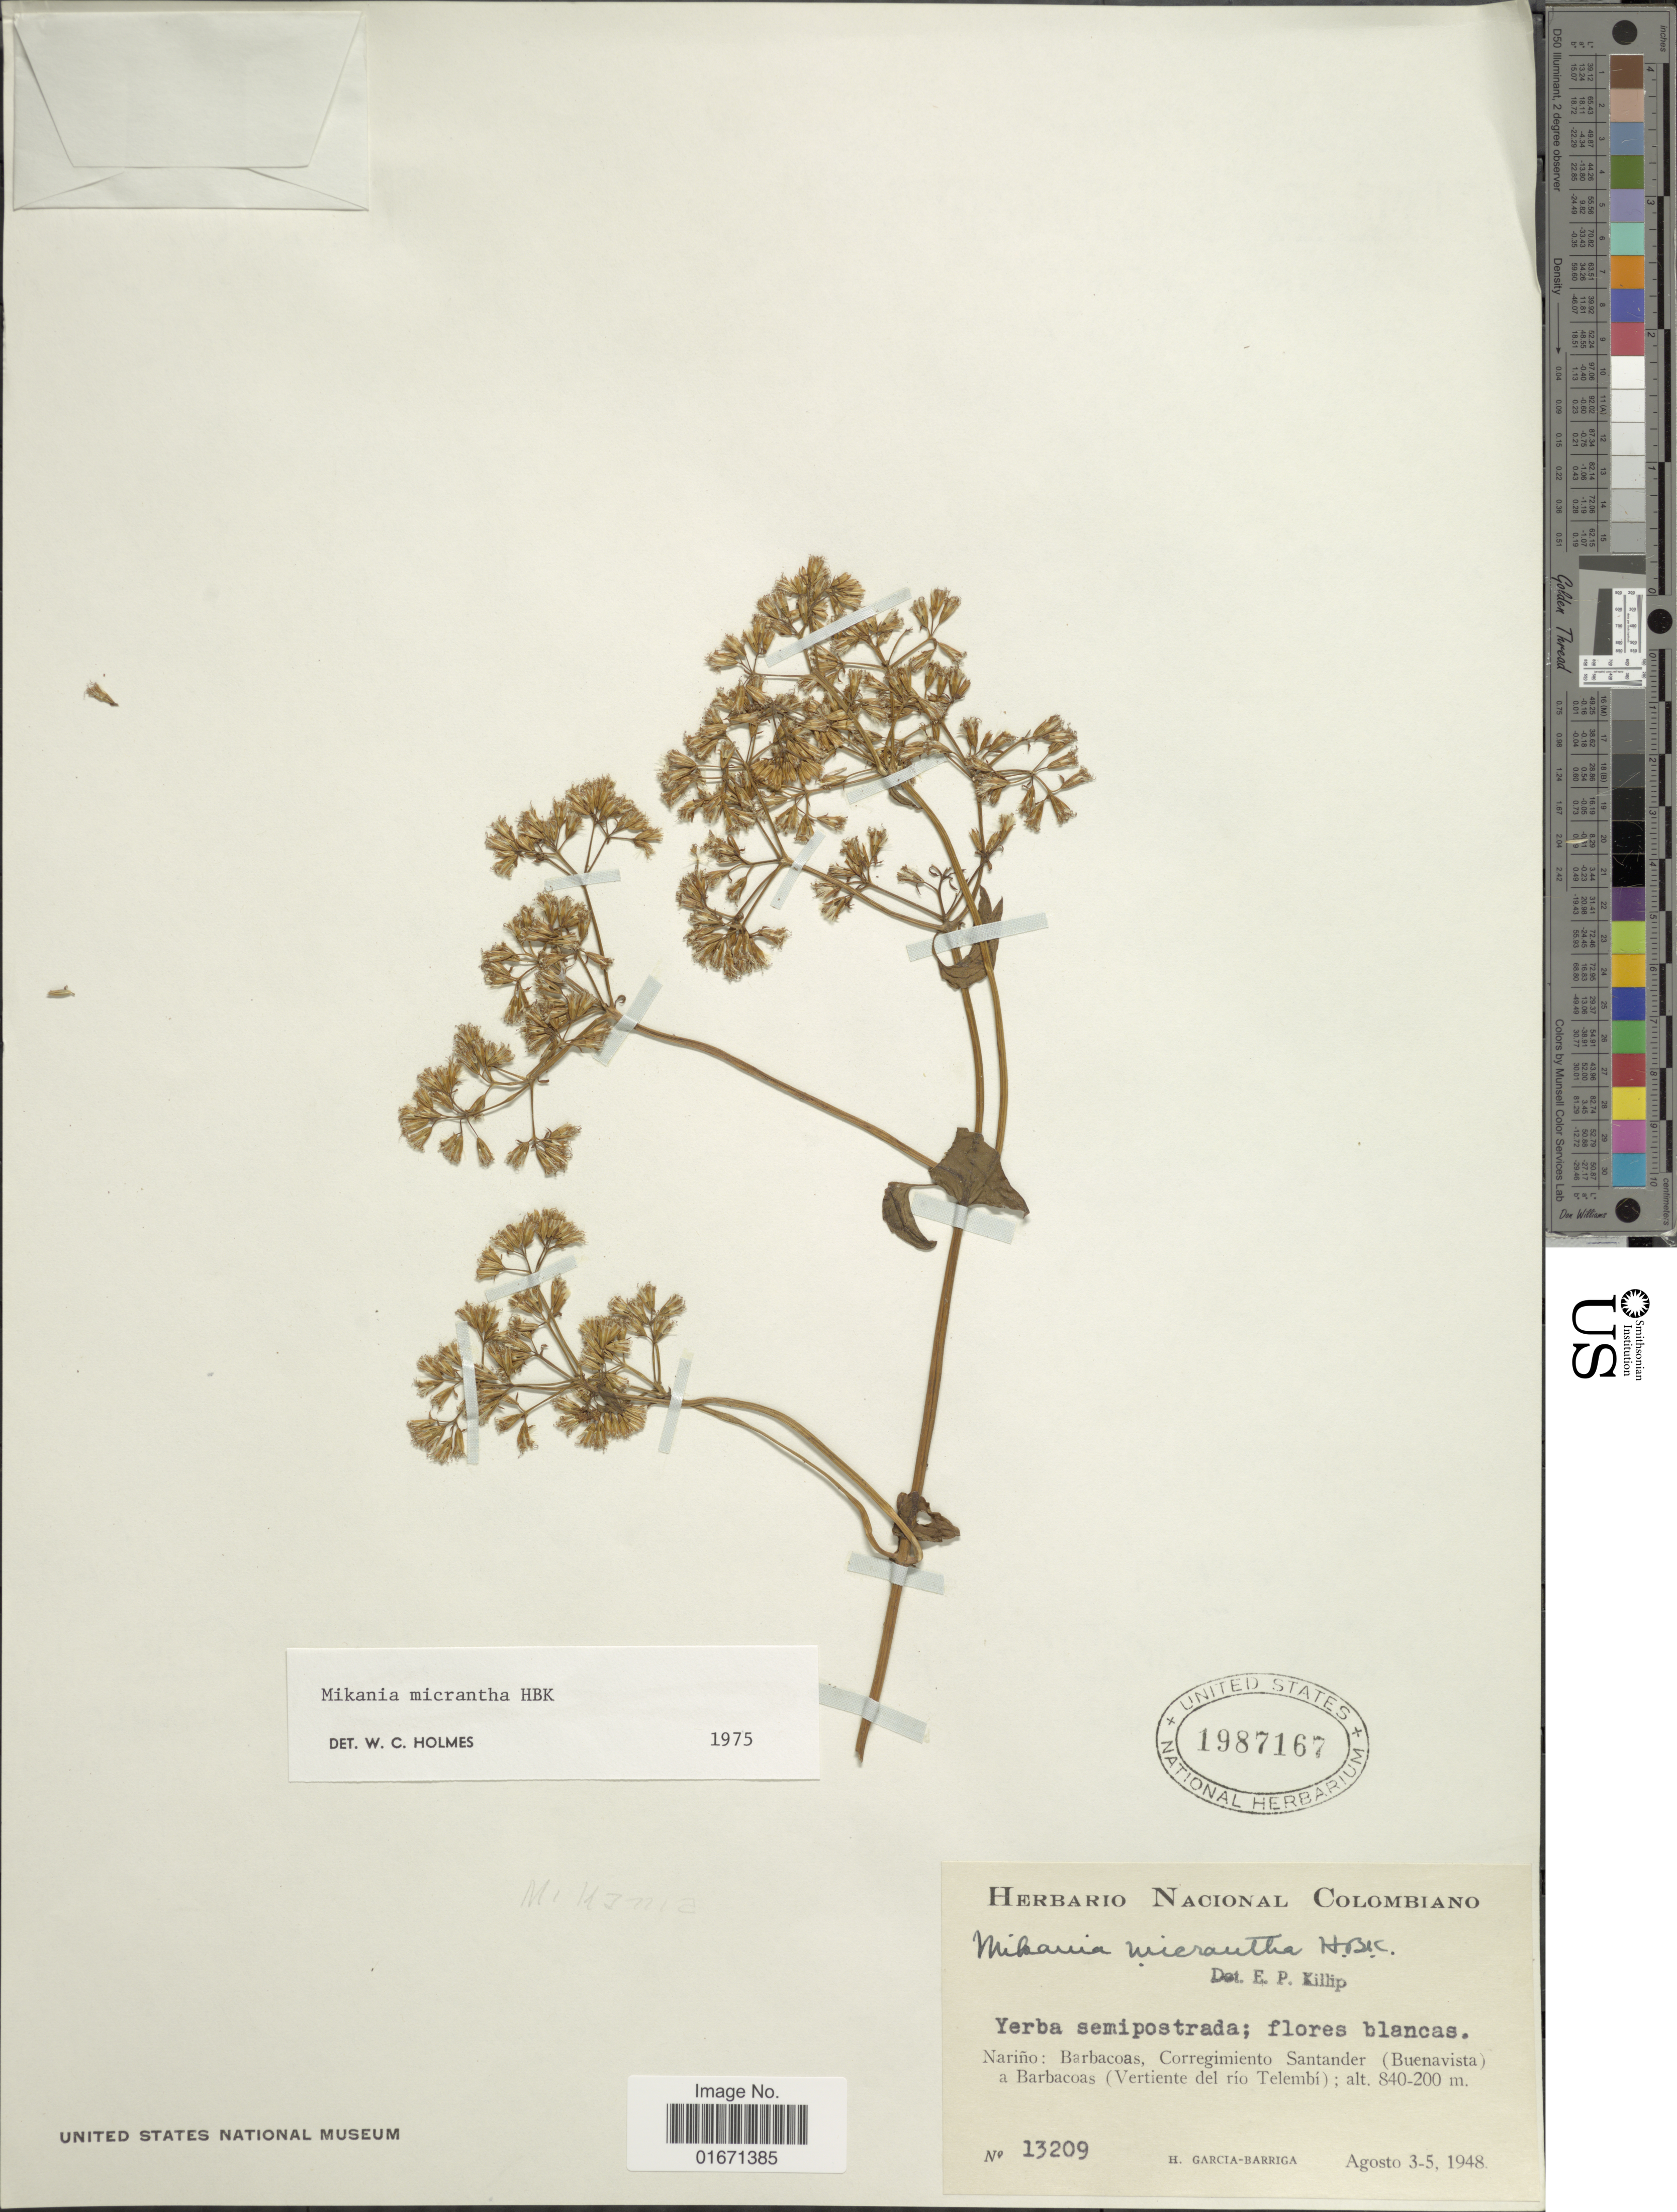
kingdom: Plantae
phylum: Tracheophyta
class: Magnoliopsida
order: Asterales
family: Asteraceae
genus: Mikania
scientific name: Mikania micrantha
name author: Kunth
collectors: H. García Barriga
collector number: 13209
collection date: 1948-08-03/1948-08-05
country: Colombia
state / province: Nariño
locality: Barbacoas, Corregimiento Santander (Buenavista) a Barbacoas (Vertiente del rio Telembi)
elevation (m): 200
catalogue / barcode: US 1987167